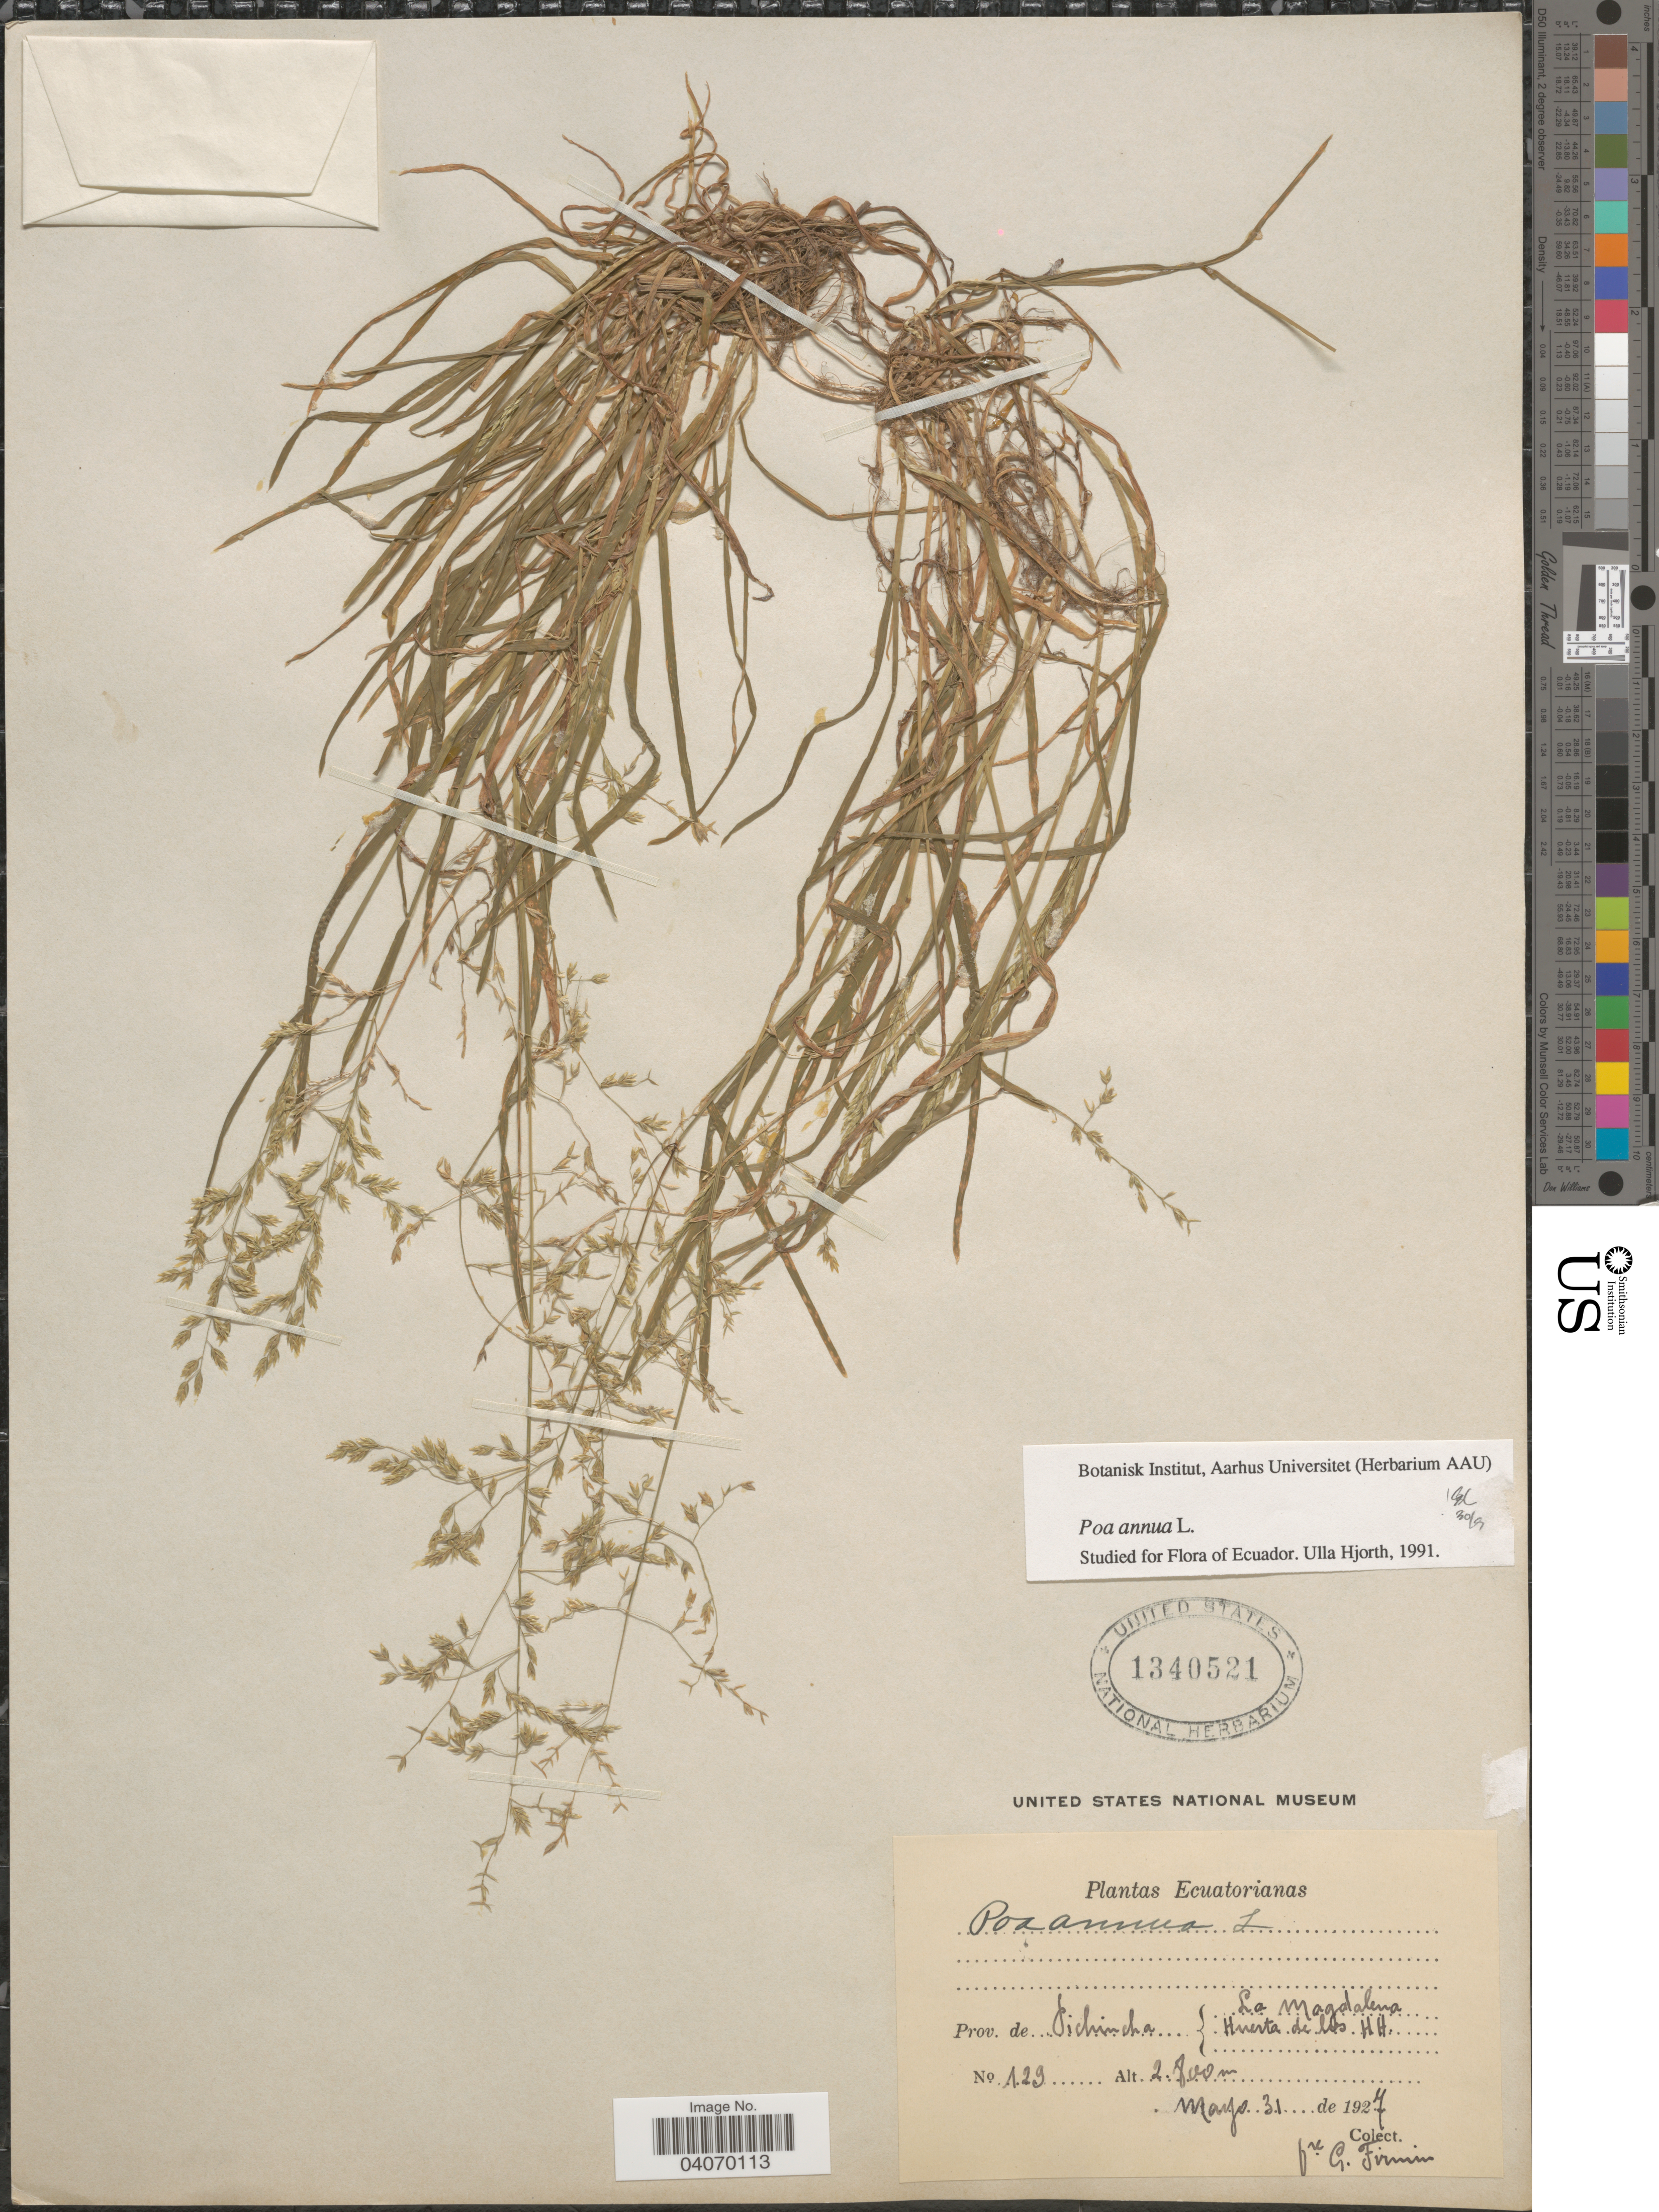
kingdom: Plantae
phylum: Tracheophyta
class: Liliopsida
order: Poales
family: Poaceae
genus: Poa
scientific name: Poa annua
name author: L.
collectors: F. Firmin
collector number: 129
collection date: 1927-05-31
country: Ecuador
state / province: Pichincha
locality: La Magdalena. Huerta de los HH.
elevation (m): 2800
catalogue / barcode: US 1340521